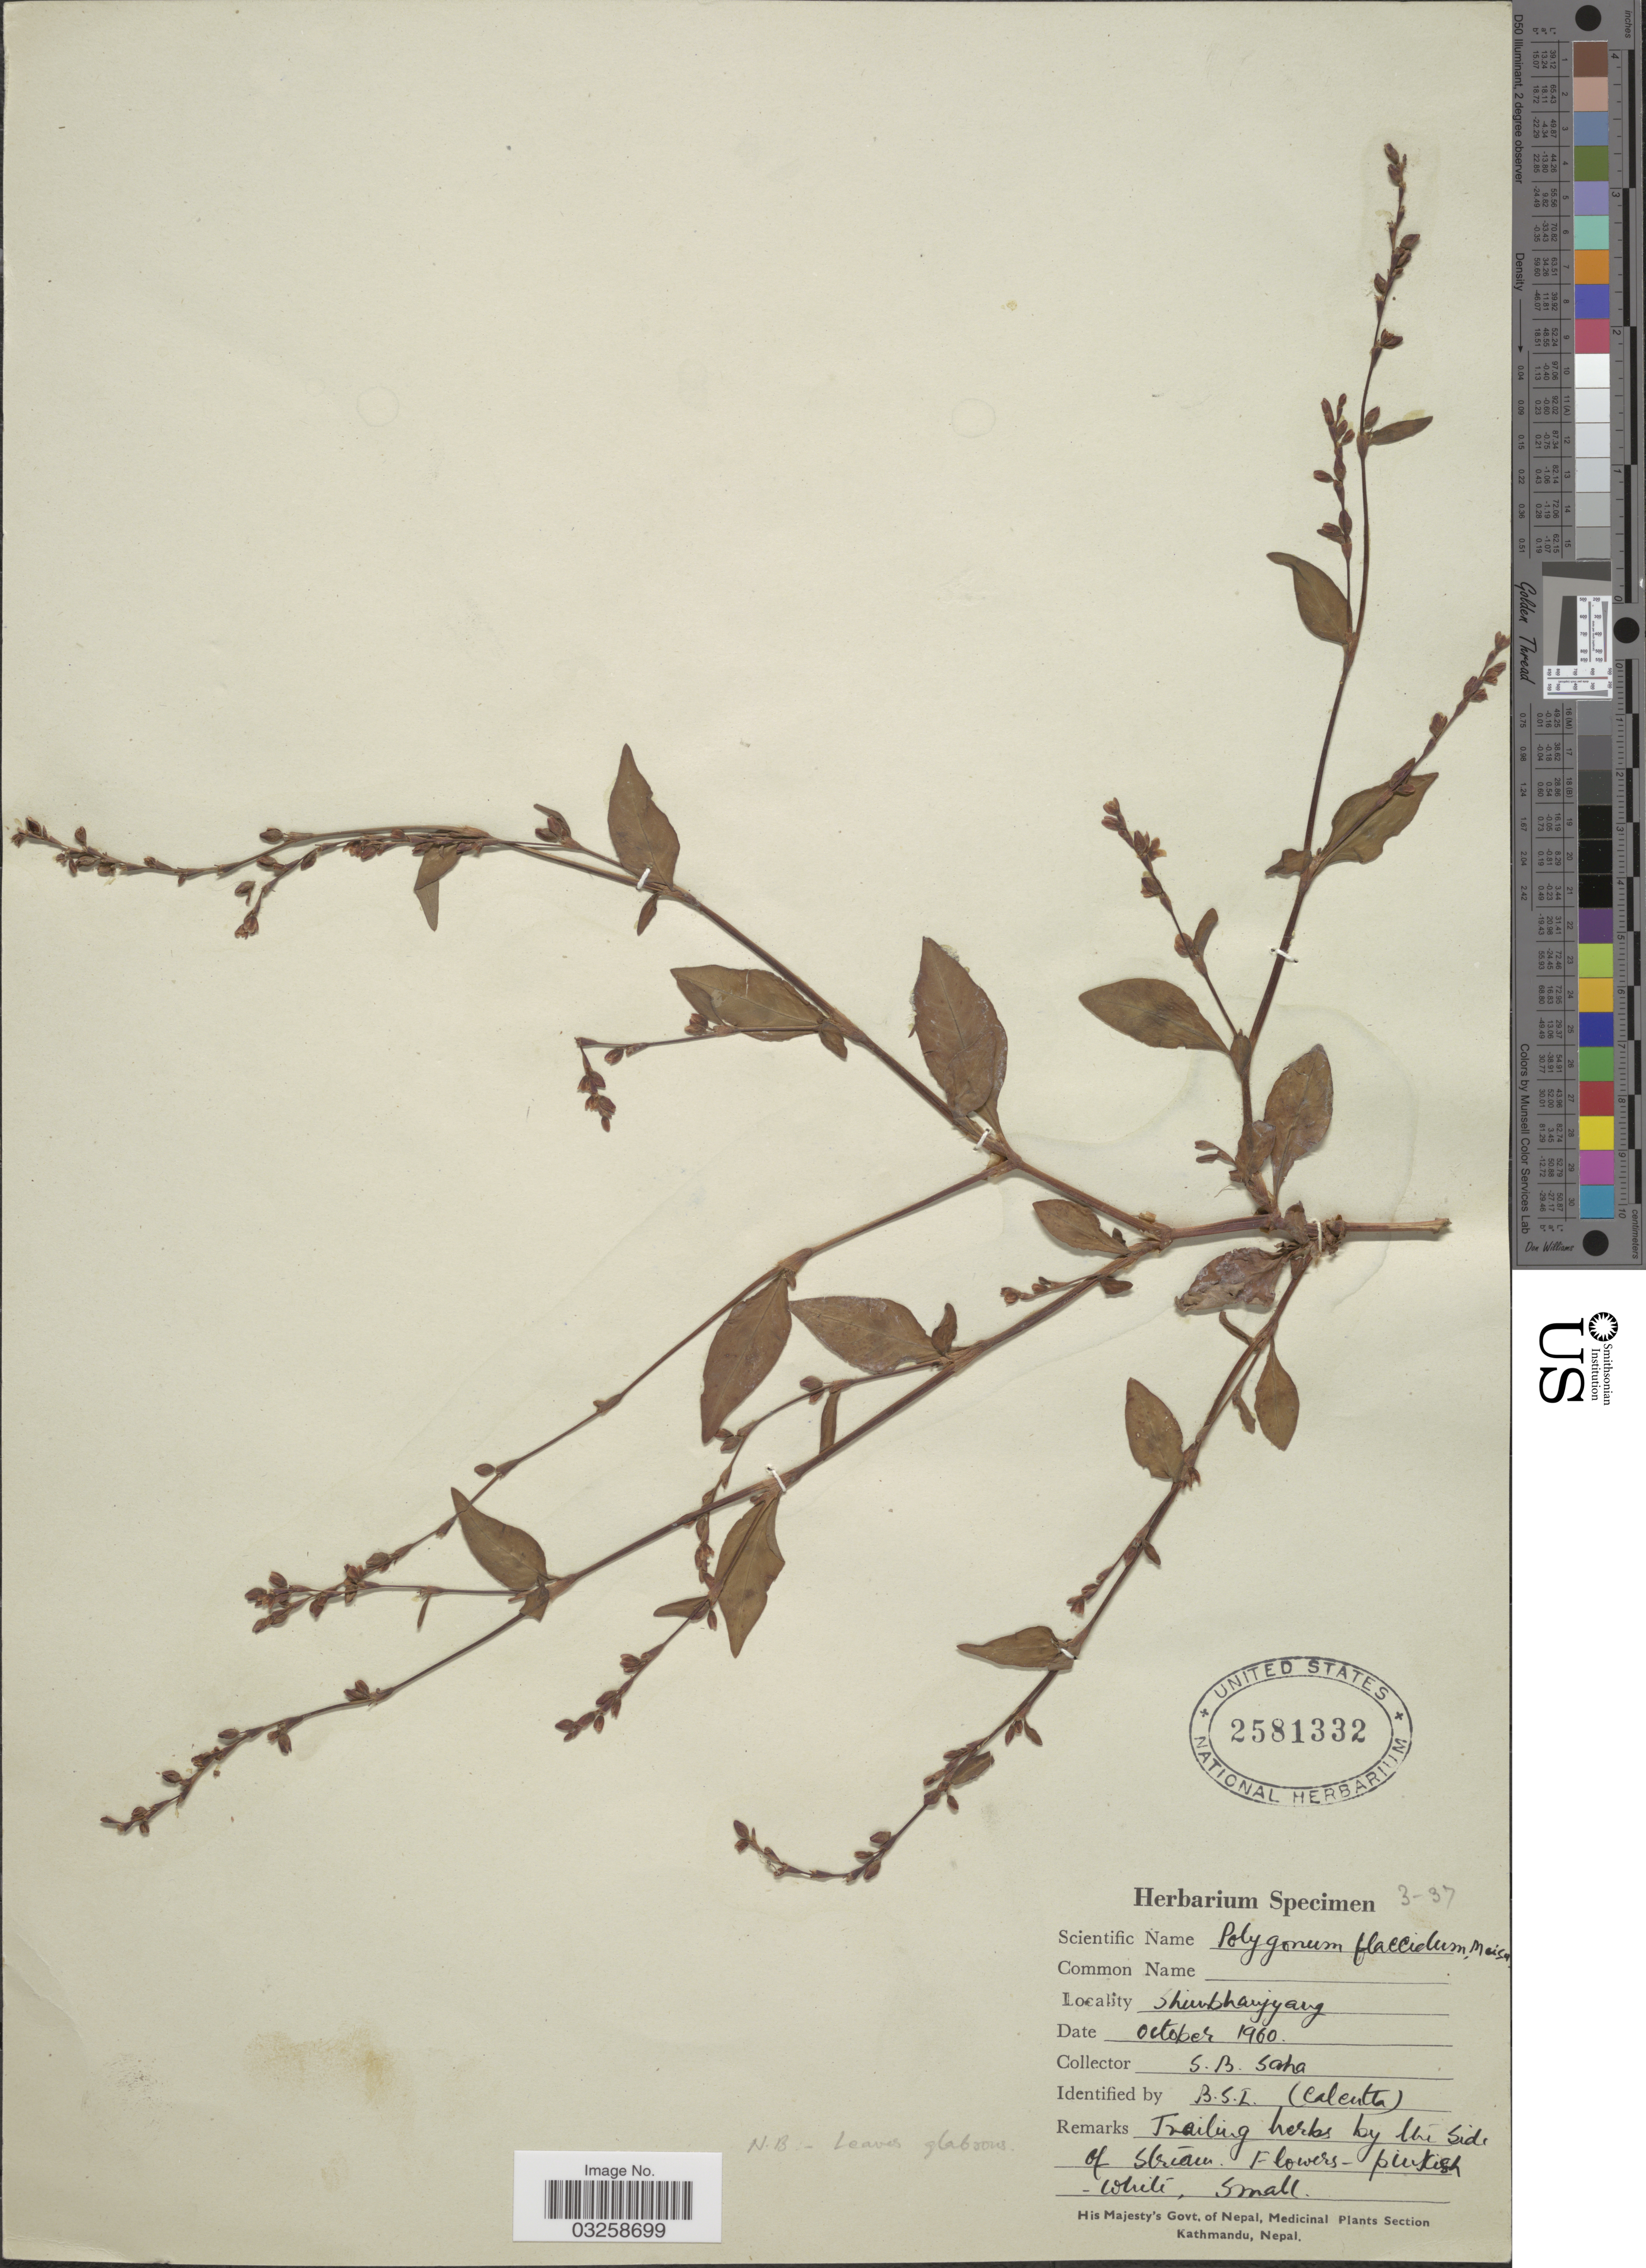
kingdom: Plantae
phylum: Tracheophyta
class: Magnoliopsida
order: Caryophyllales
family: Polygonaceae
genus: Polygonum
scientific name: Polygonum hydropiper var. flaccidum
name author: (Meisn.) Steward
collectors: S. Saha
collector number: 3-37?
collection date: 1960-10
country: Nepal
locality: Shimbhanjyang.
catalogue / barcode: US 2581332